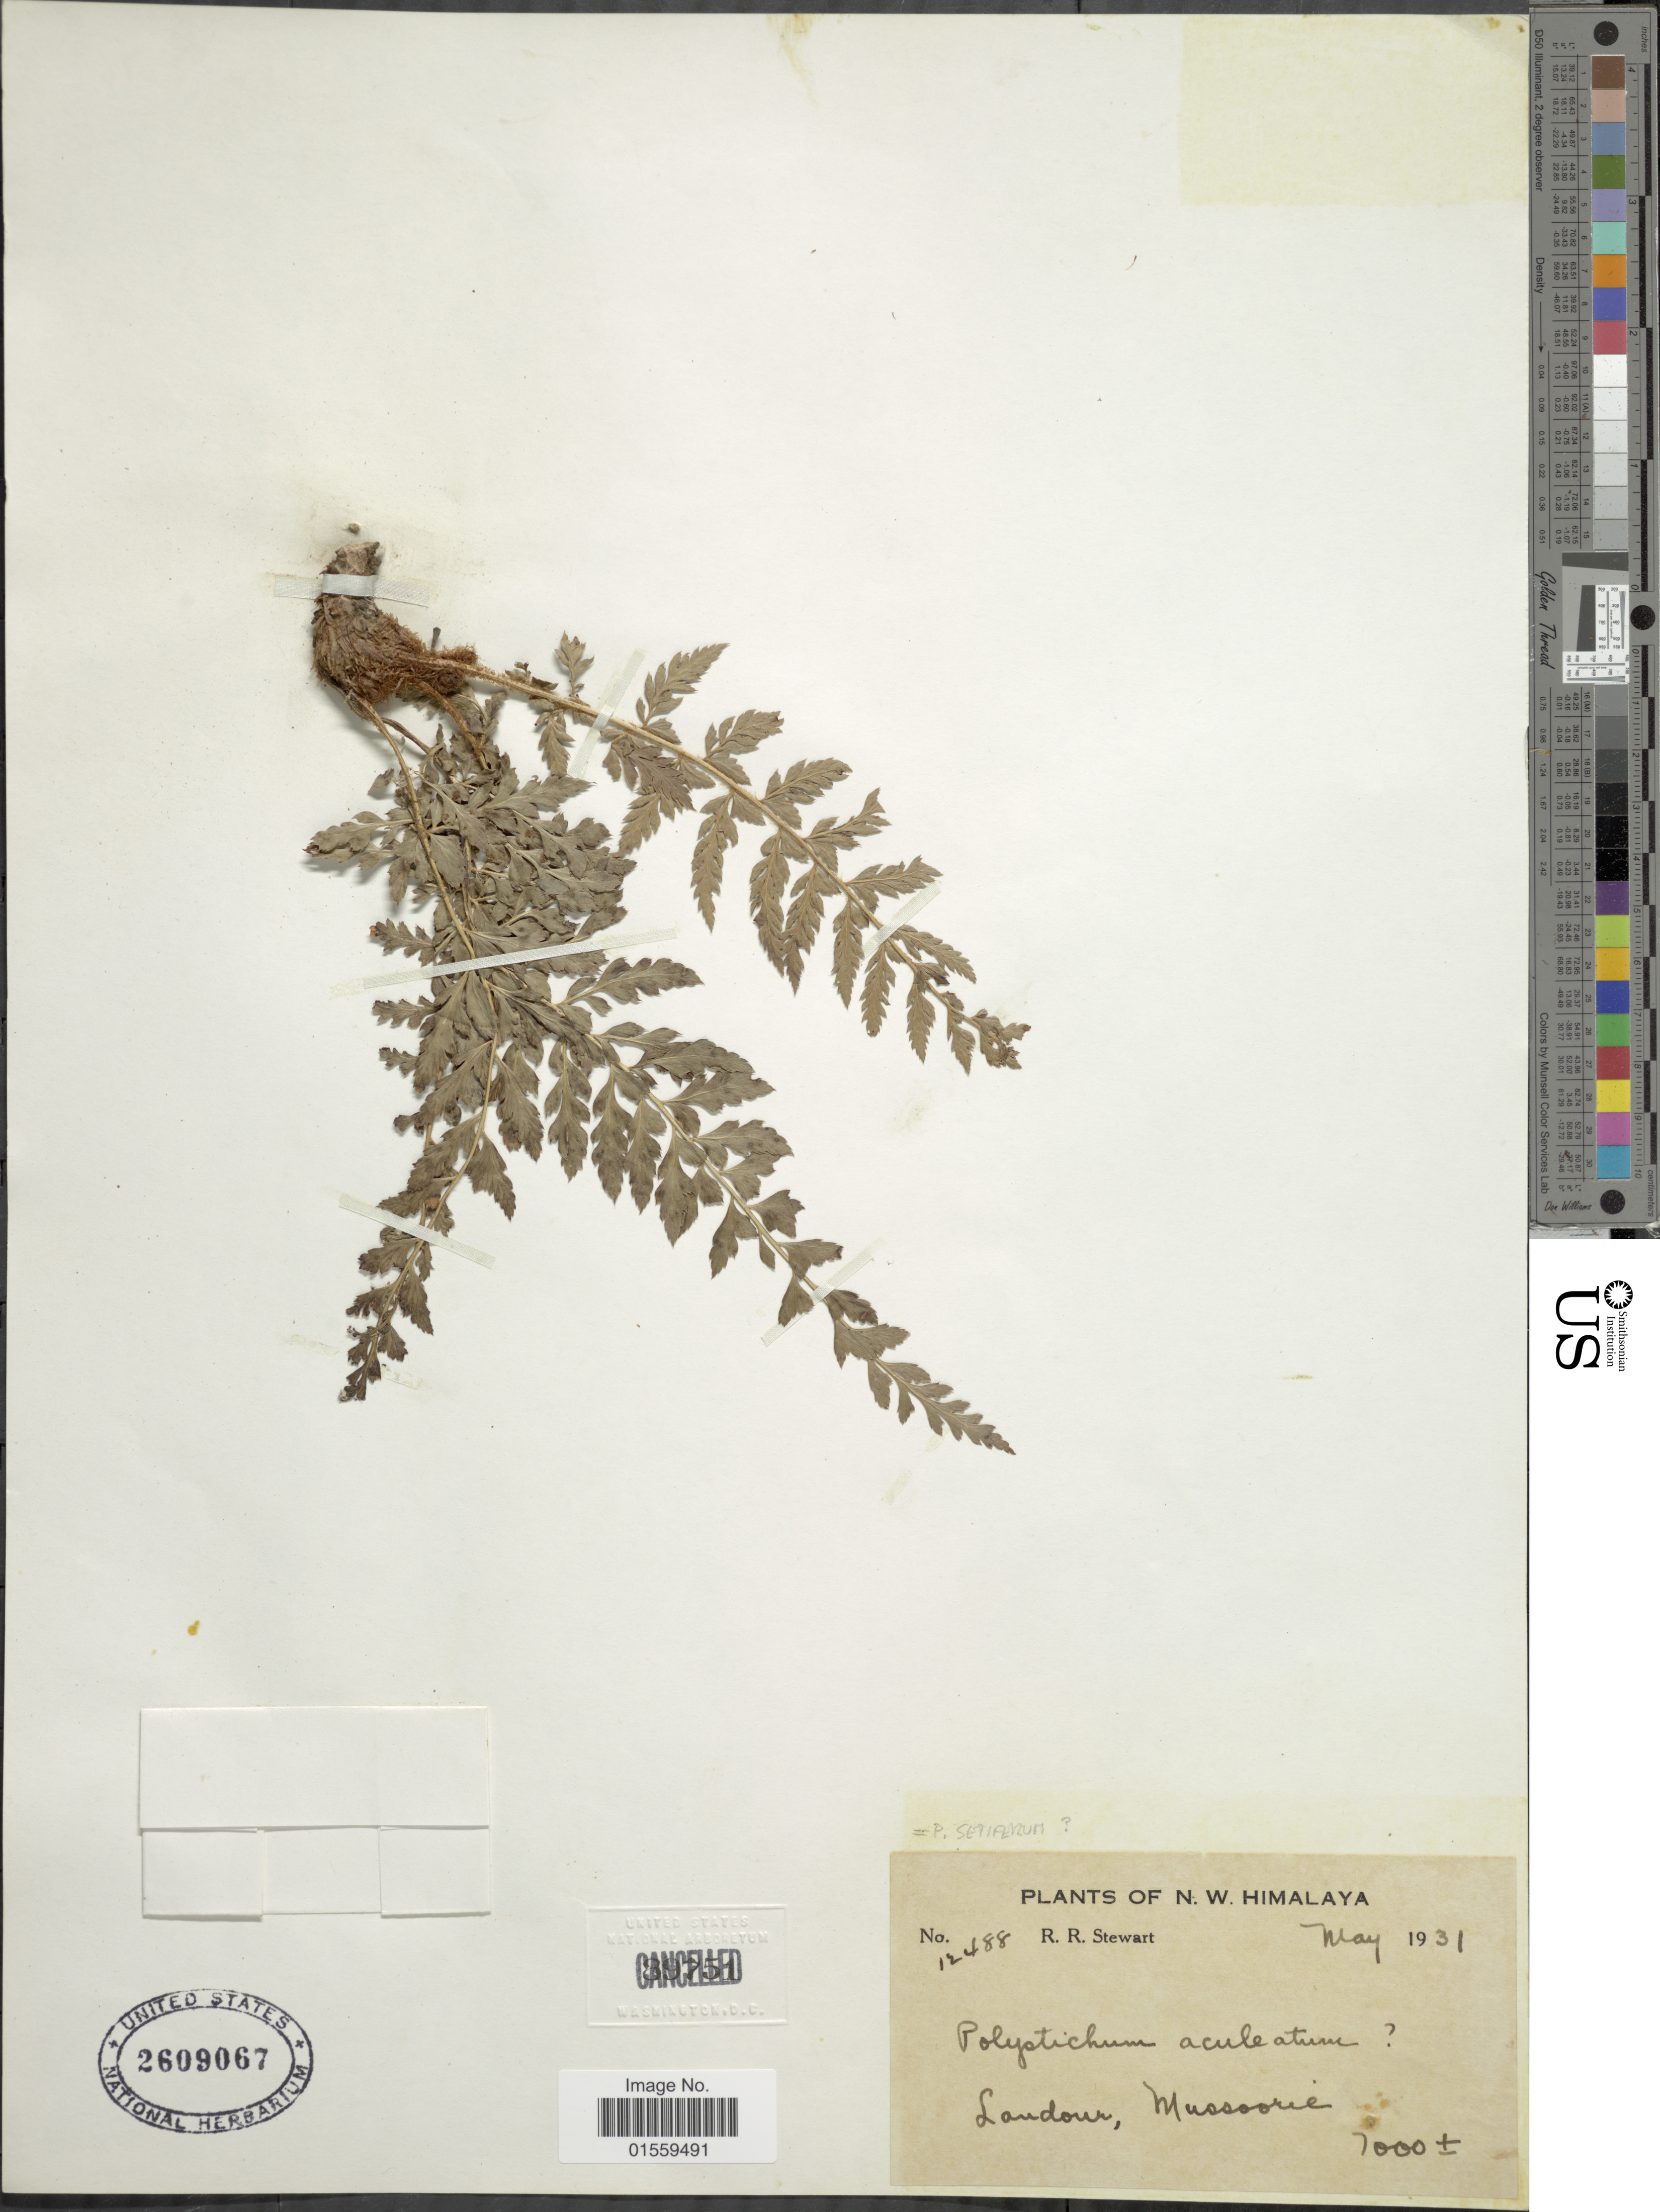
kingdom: Plantae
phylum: Tracheophyta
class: Polypodiopsida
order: Polypodiales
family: Dryopteridaceae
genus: Polystichum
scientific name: Polystichum setiferum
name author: (Forssk.) Moore ex Woynar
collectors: R. R. Stewart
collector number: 12488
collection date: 1931-05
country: India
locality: N. W. Himalaya, Landour, Mussoorie.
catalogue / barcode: US 2609067